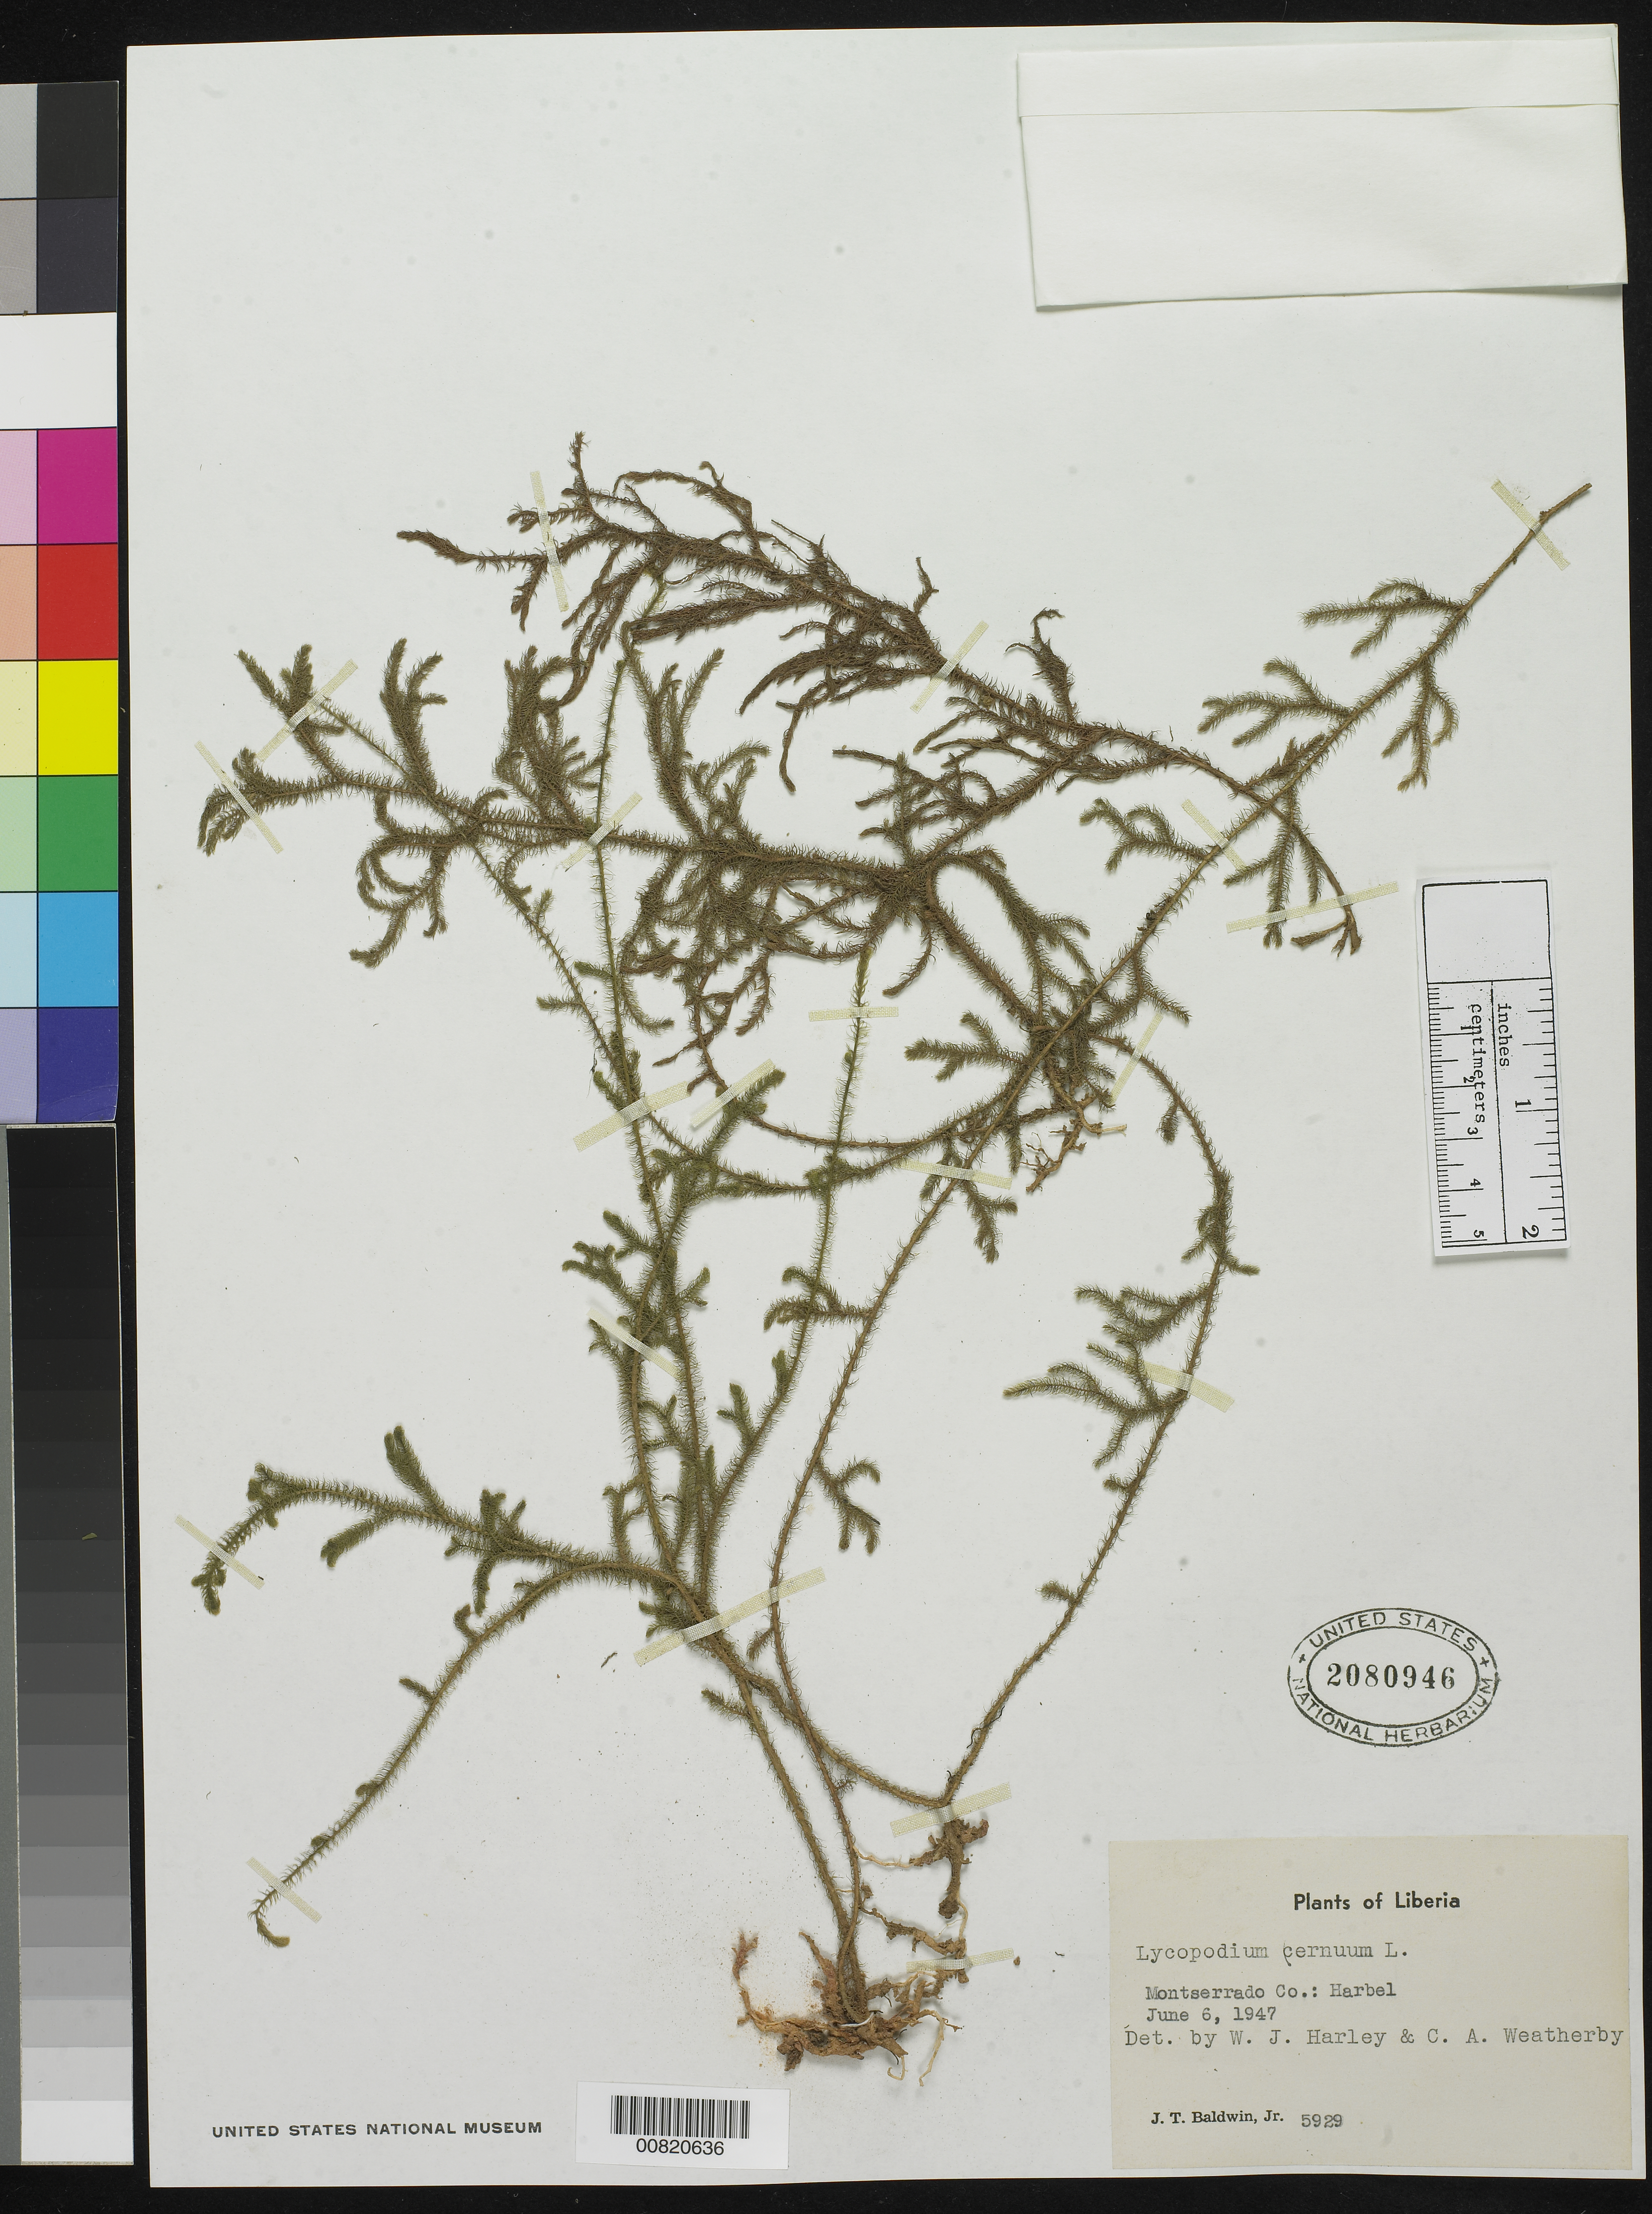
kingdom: Plantae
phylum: Tracheophyta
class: Lycopodiopsida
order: Lycopodiales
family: Lycopodiaceae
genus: Palhinhaea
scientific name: Palhinhaea cernua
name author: (L.) Vasc. & Franco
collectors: J. T. Baldwin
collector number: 5929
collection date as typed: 6 Jun 1947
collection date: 1947-06-06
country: Liberia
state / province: Montserrado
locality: Harbel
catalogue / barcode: US 2080946